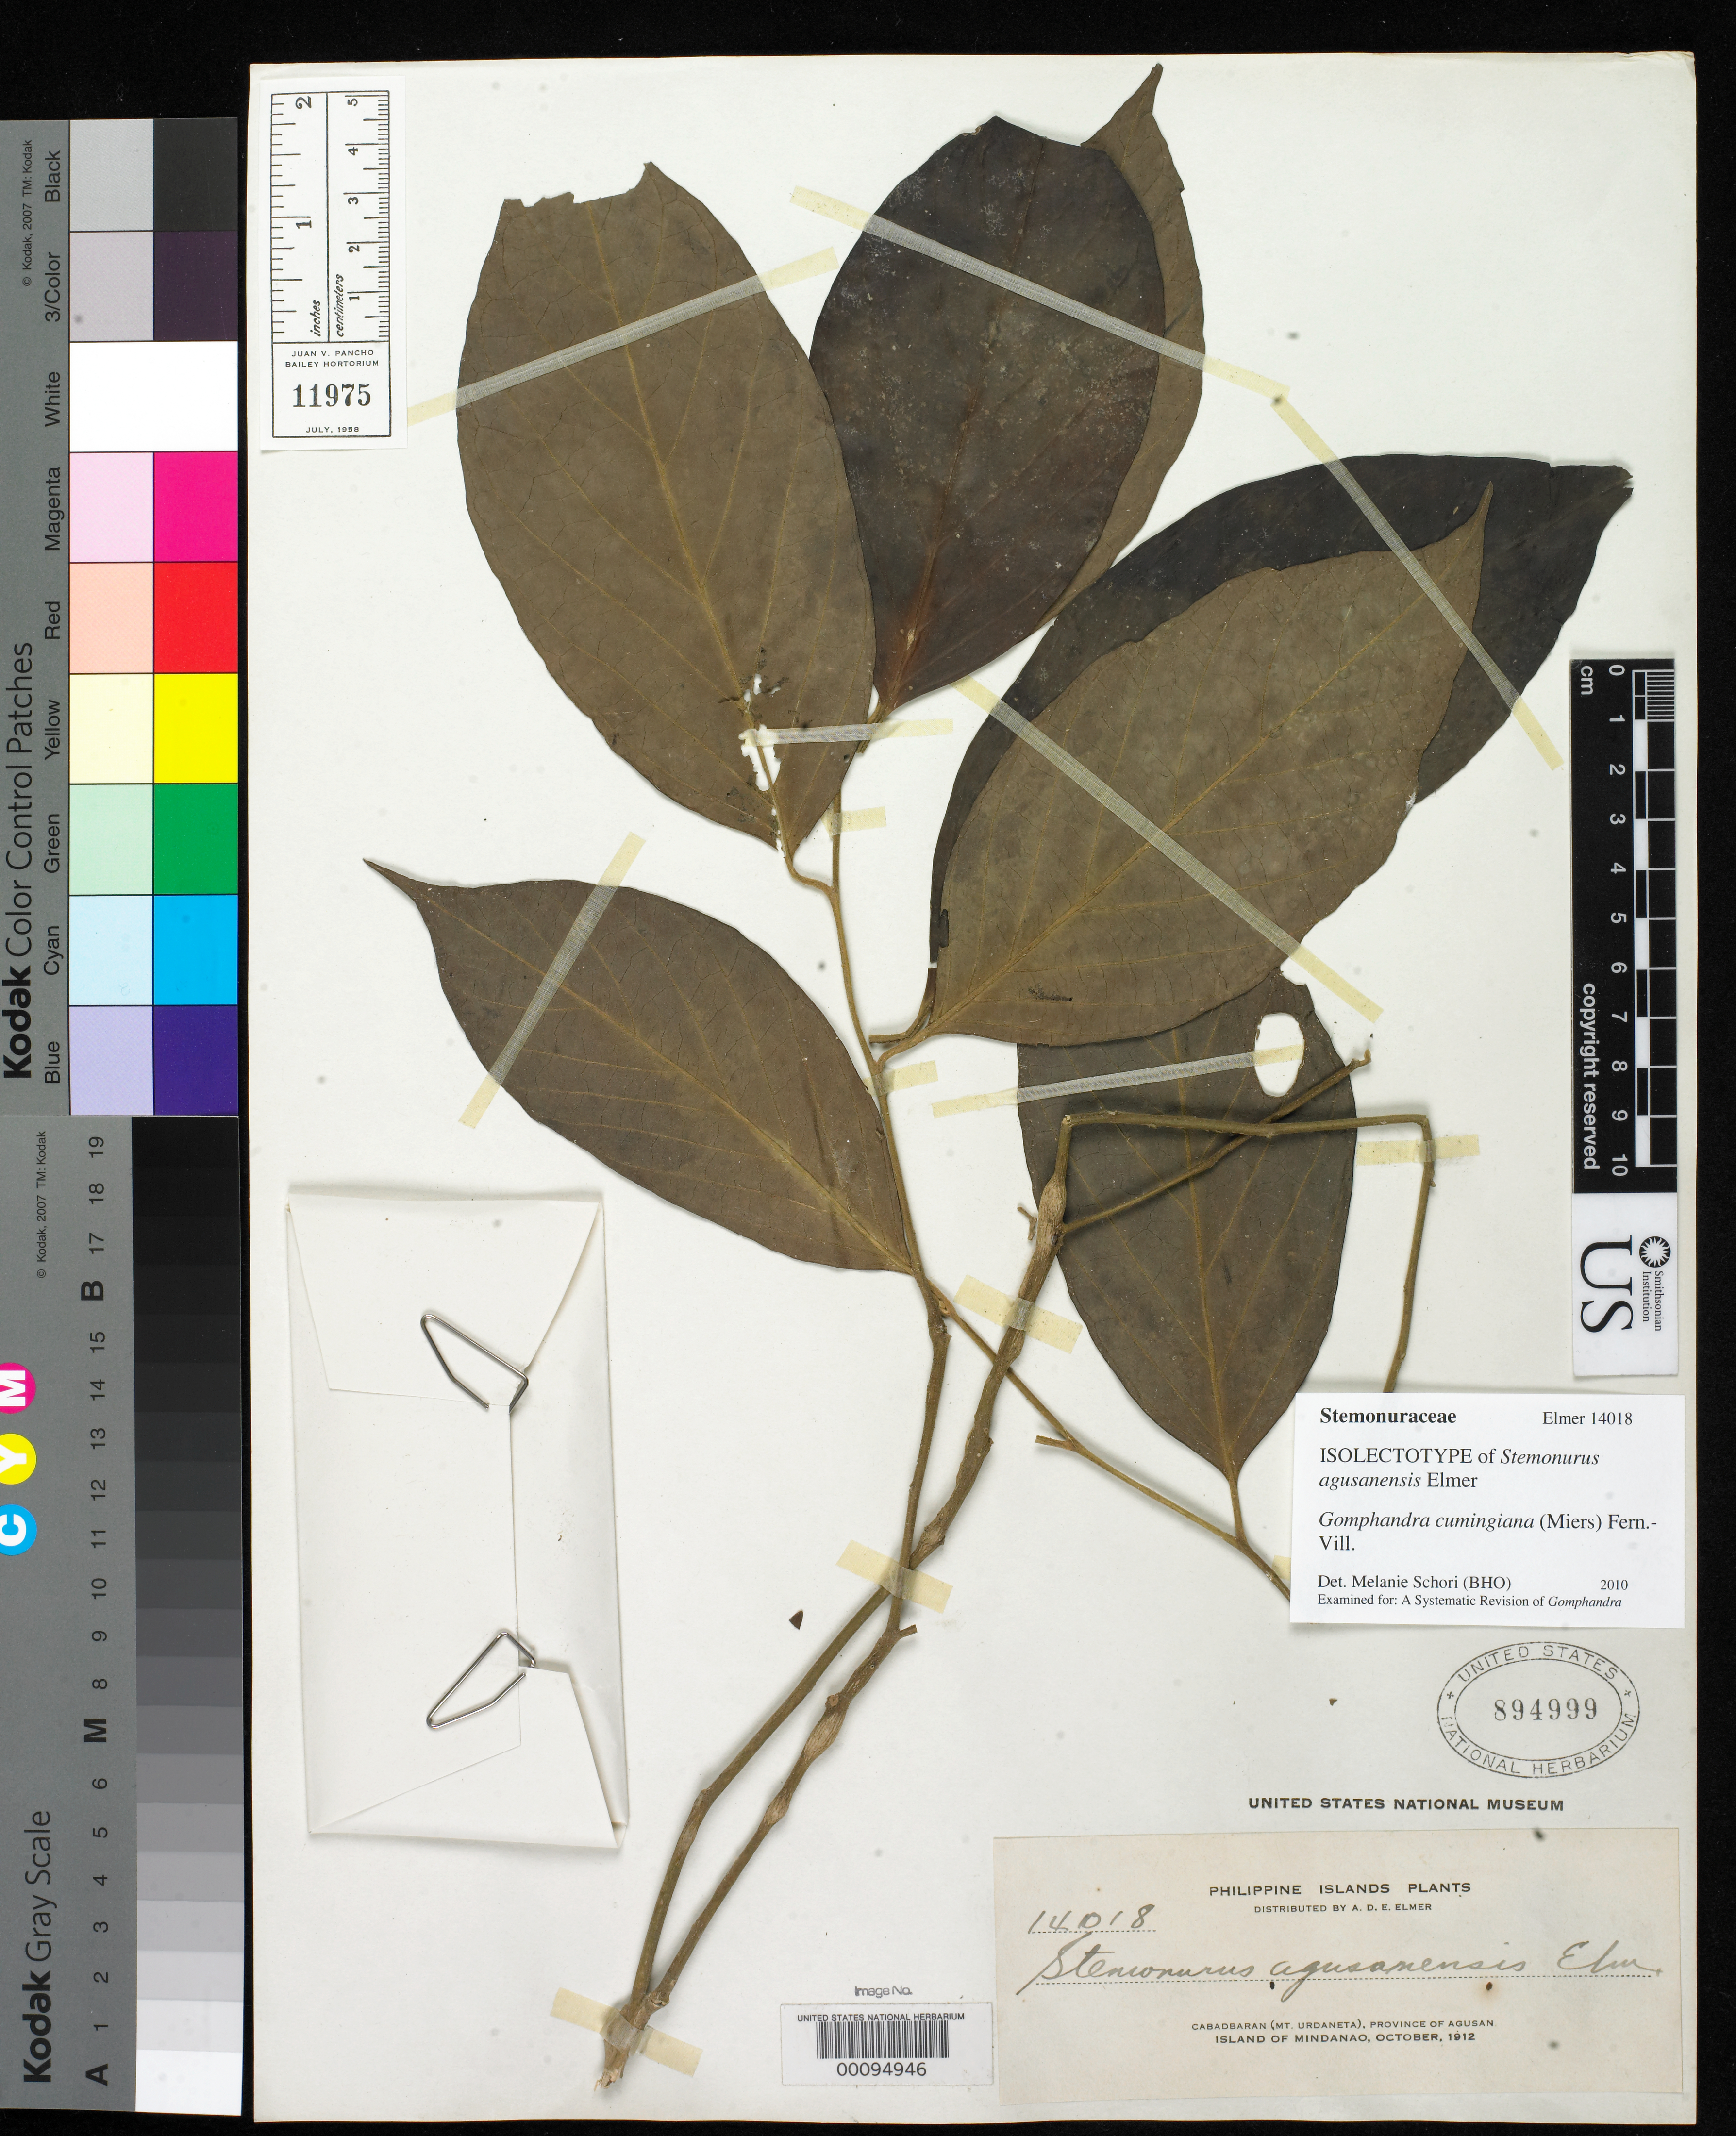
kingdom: Plantae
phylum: Tracheophyta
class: Magnoliopsida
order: Cardiopteridales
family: Stemonuraceae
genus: Stemonurus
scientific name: Stemonurus agusanensis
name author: Elmer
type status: Isotype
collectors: A. D. E. Elmer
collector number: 14018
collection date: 1912-10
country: Philippines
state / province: Caraga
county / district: Agusan del Norte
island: Mindanao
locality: Cabadbaran (Mt. Urdaneta), Province of Agusan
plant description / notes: Annotated by M. Schori (2010) as "Isolectotype" [lectotypification apparently ined. as of Oct. 2010].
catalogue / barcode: US 894999